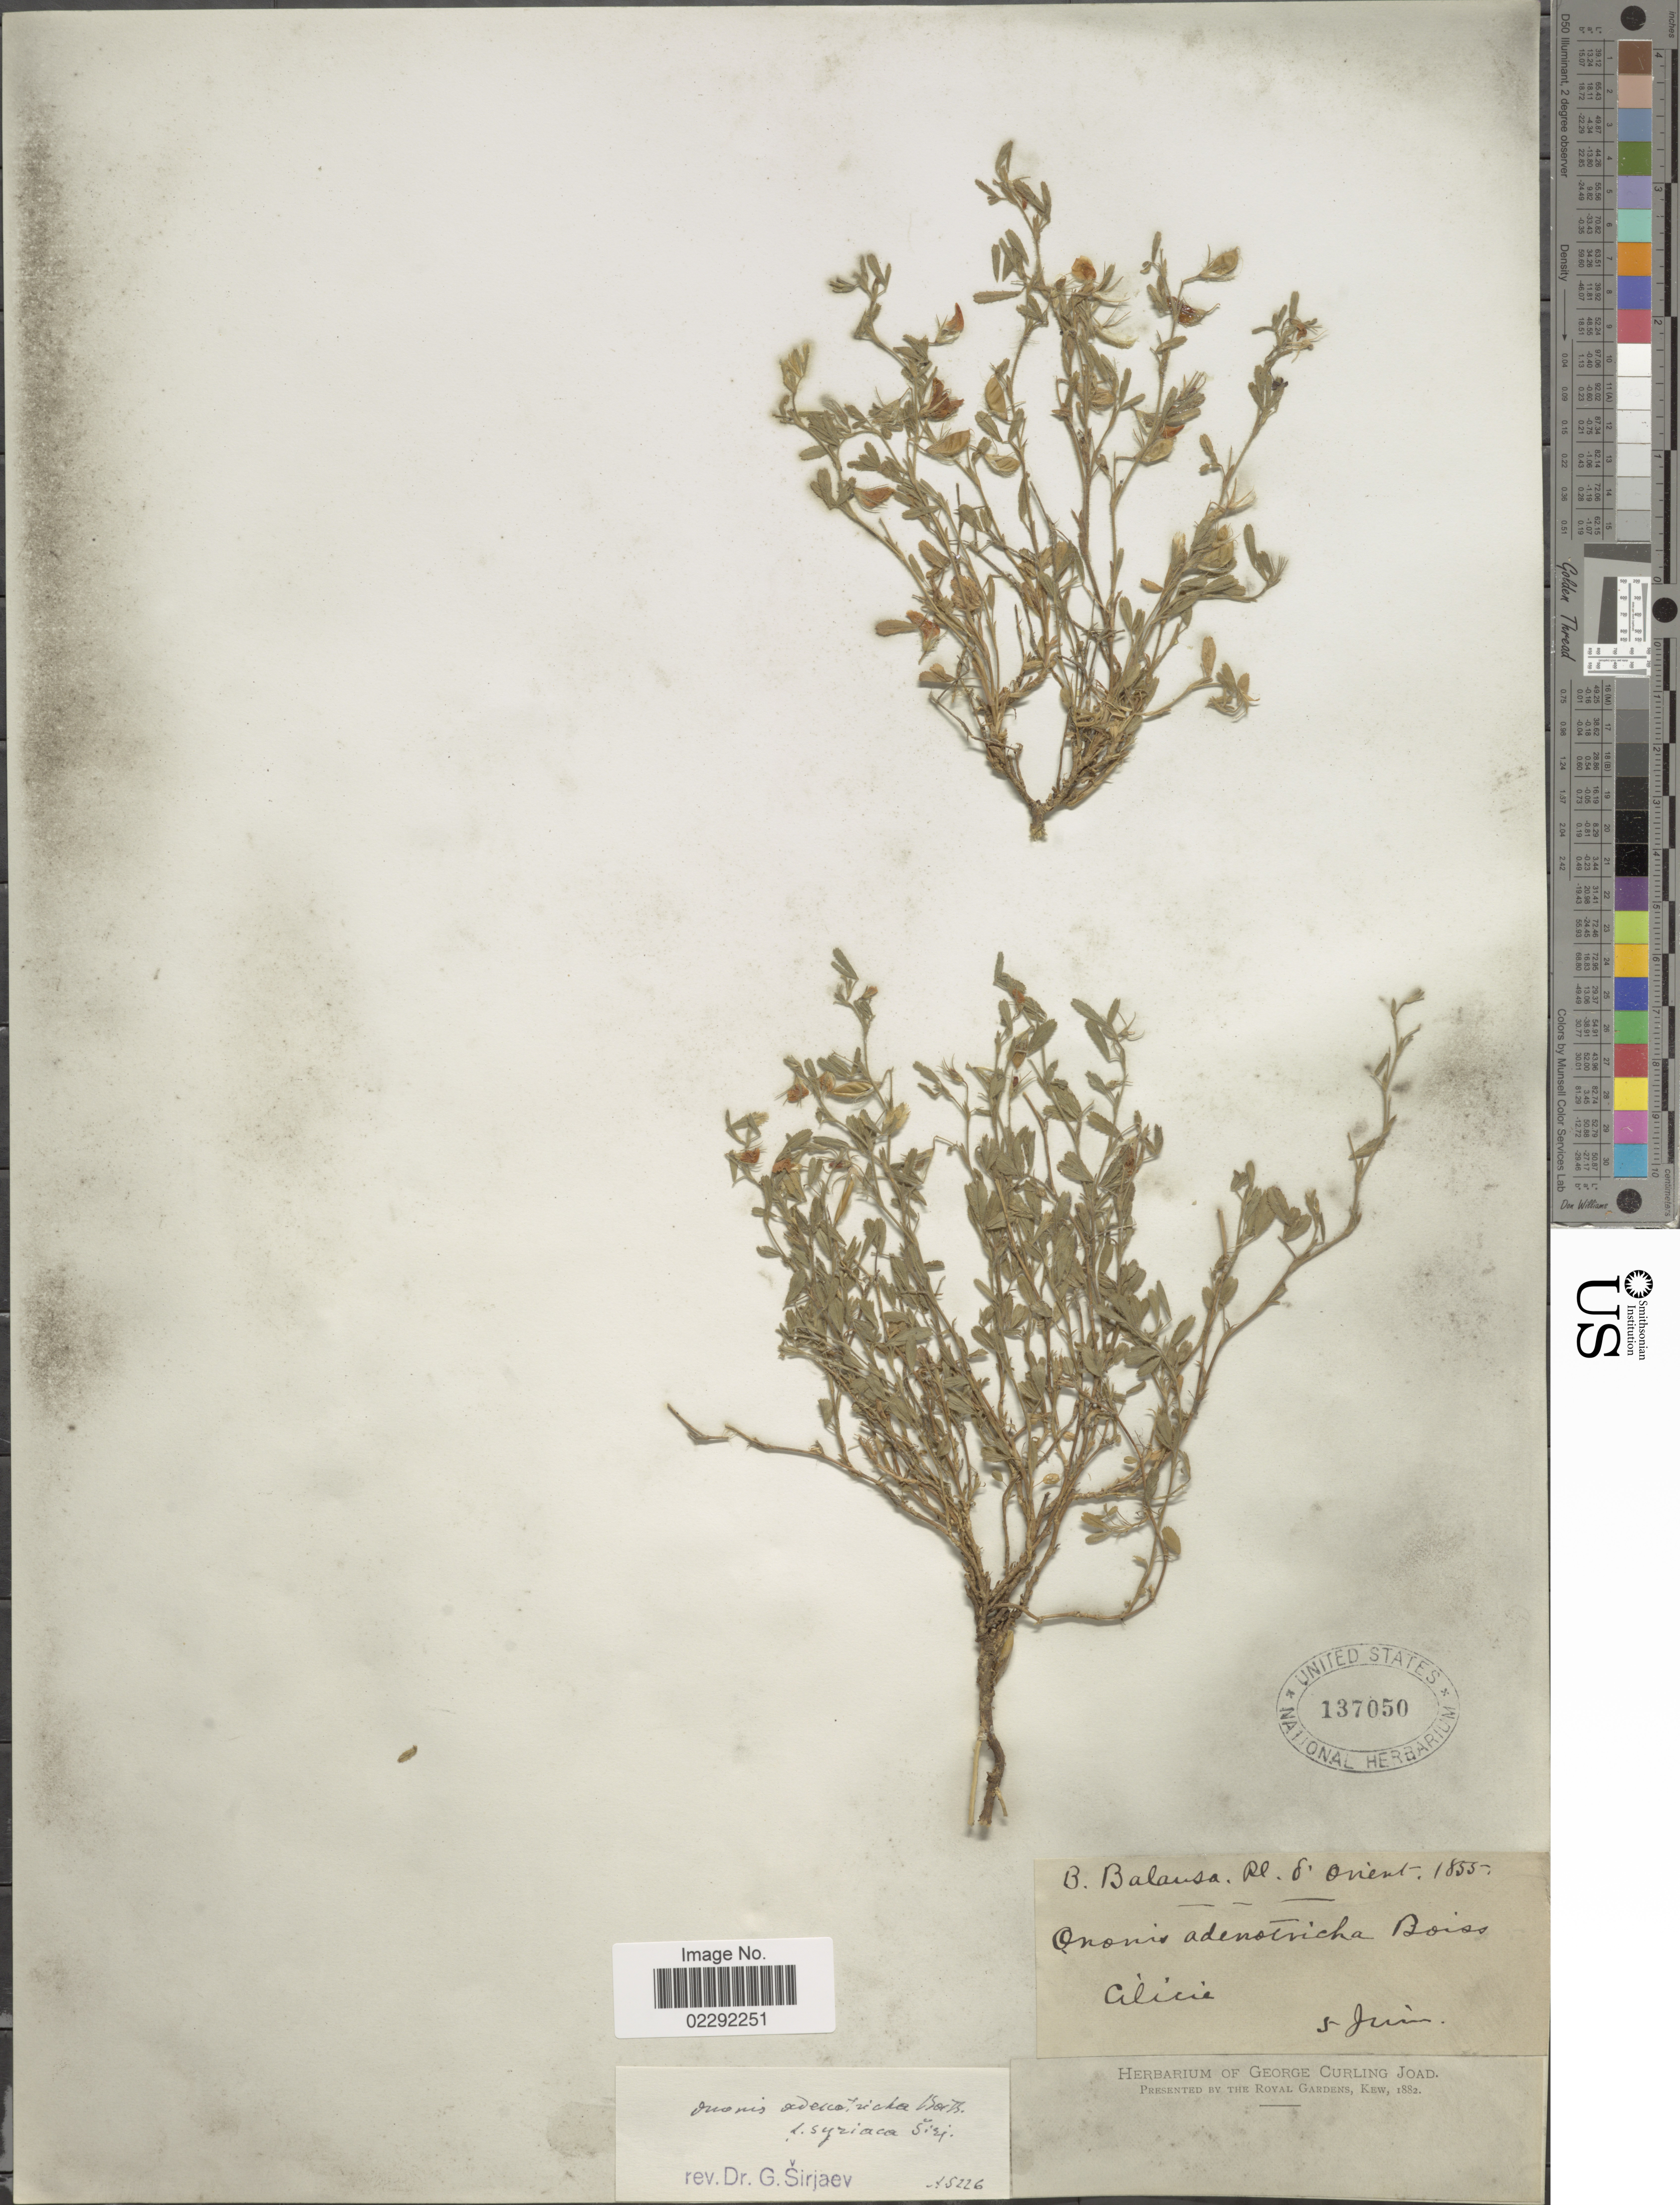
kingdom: Plantae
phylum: Tracheophyta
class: Magnoliopsida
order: Fabales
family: Fabaceae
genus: Ononis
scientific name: Ononis adenotricha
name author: Boiss.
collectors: B. Balansa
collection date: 1855-06-05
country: Turkey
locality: Orient. Cilicie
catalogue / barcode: US 137050